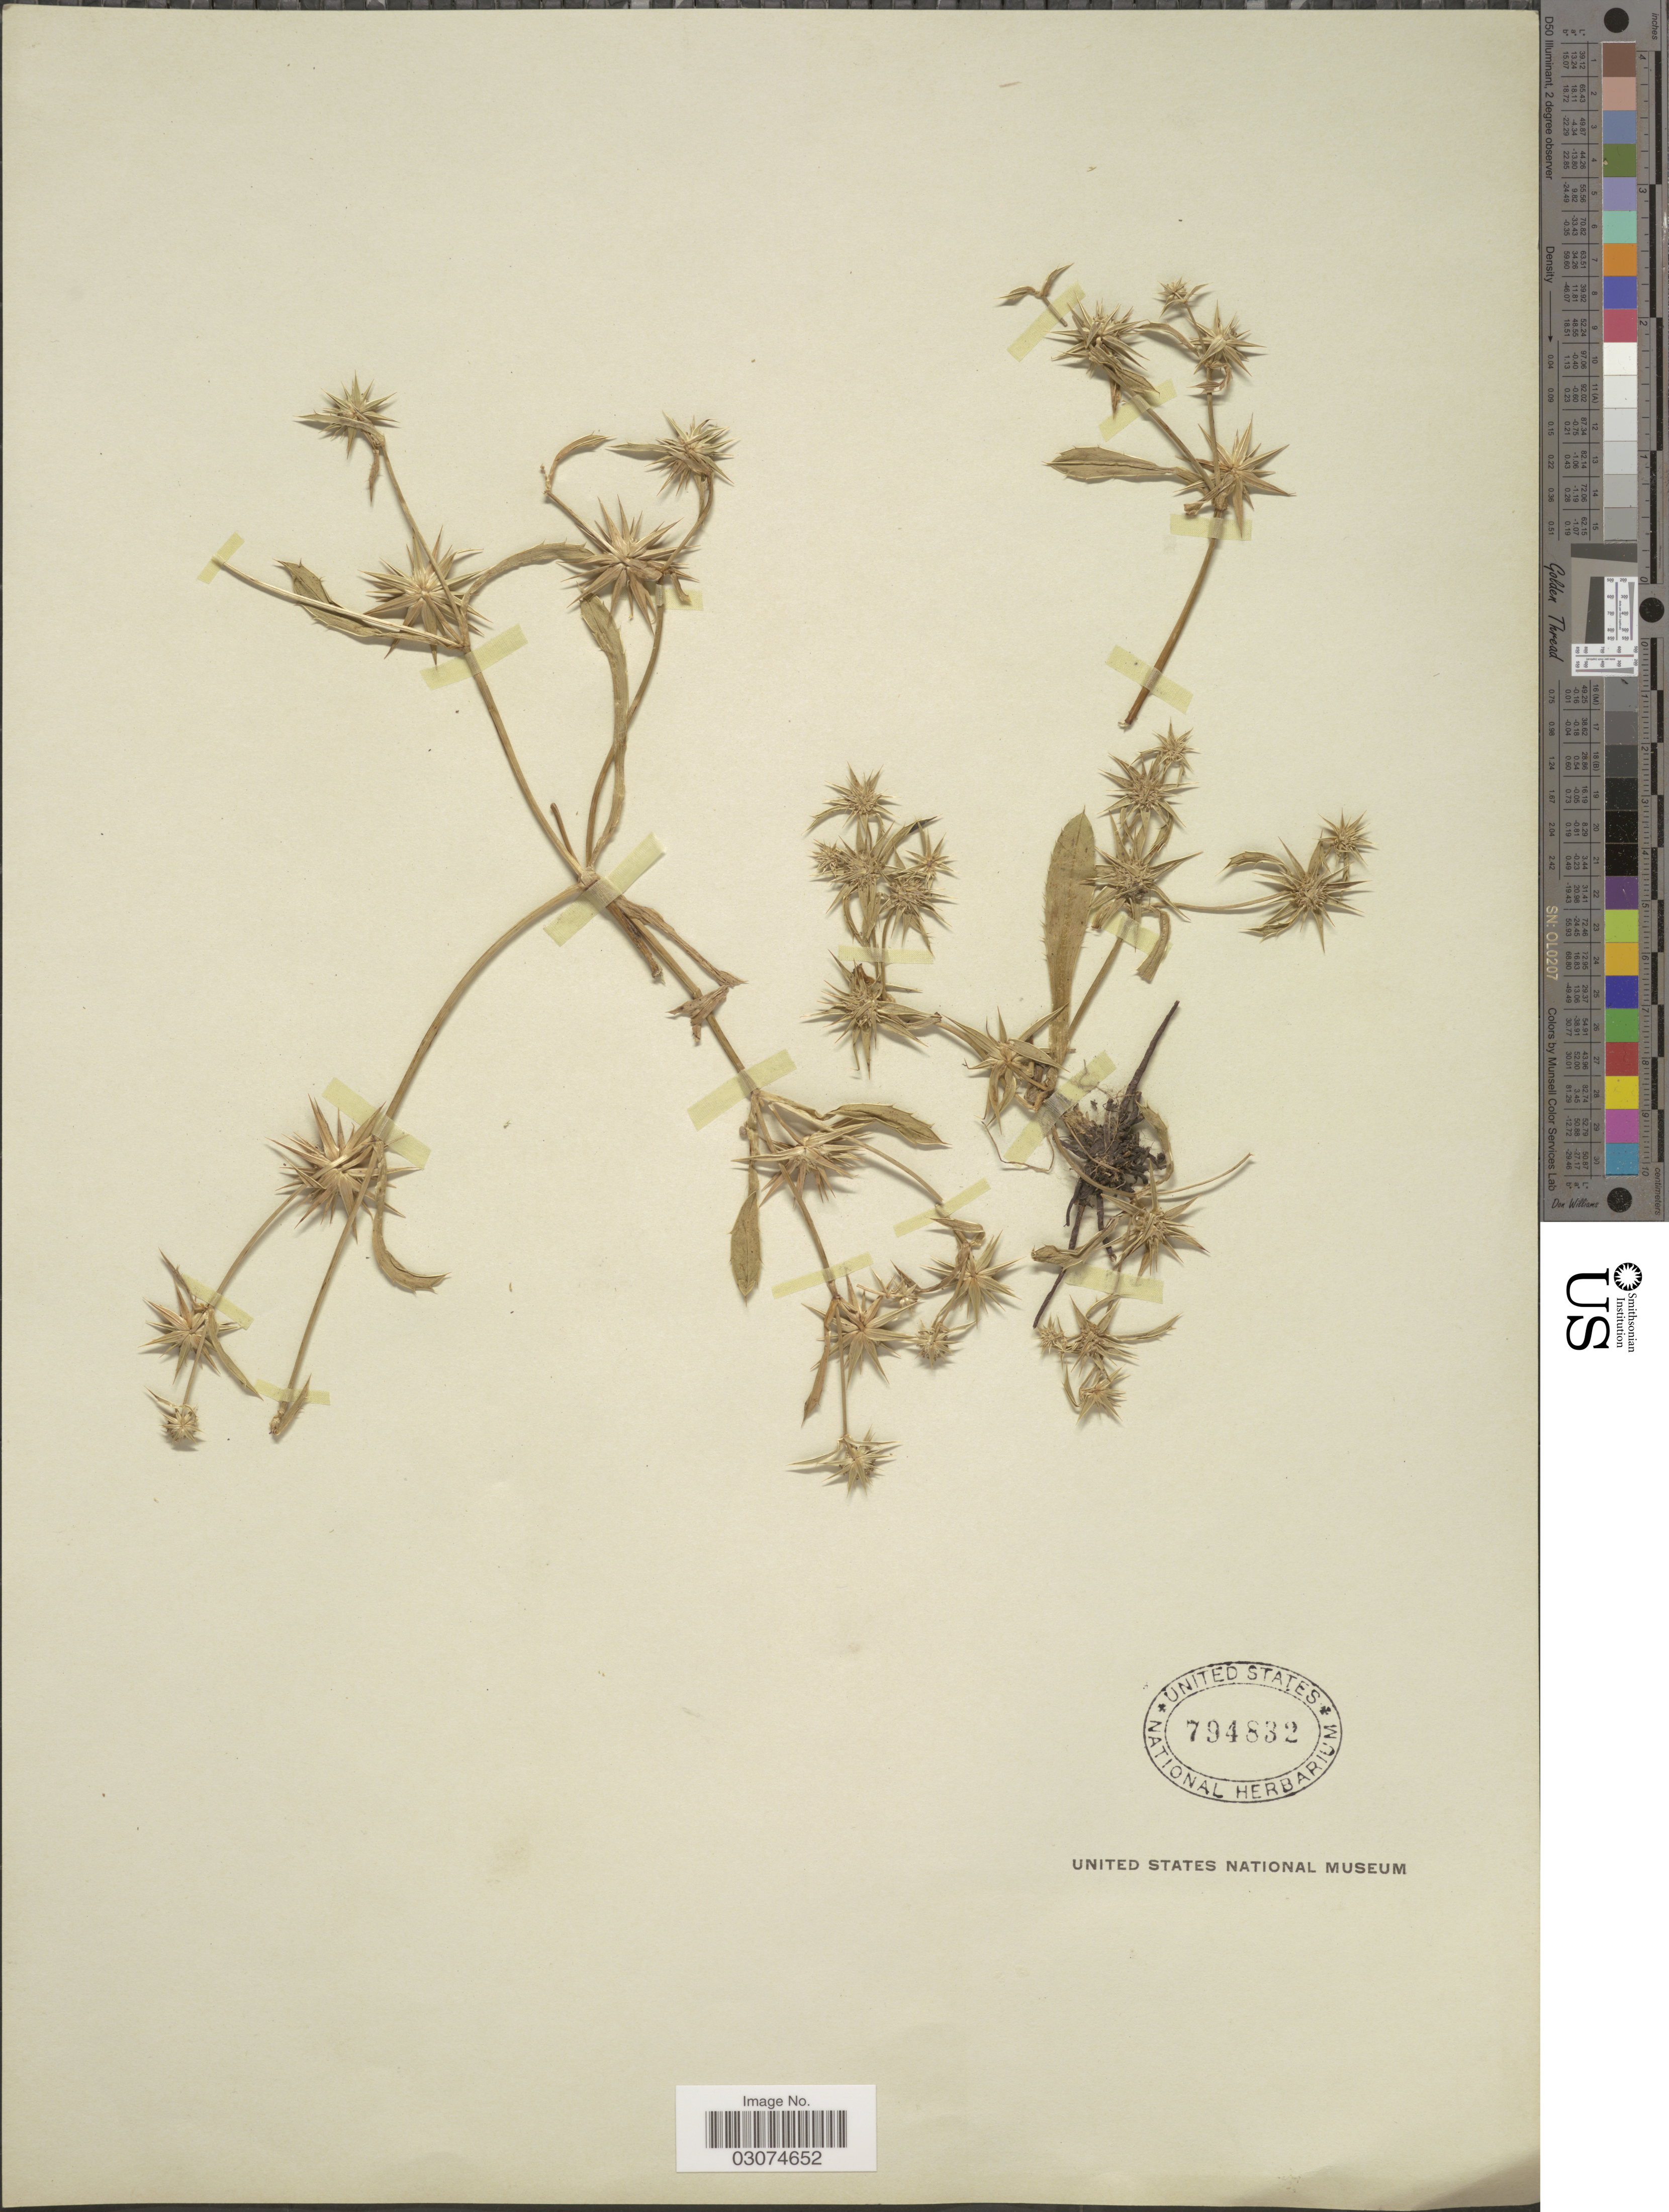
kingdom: Plantae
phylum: Tracheophyta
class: Magnoliopsida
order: Apiales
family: Apiaceae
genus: Eryngium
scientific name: Eryngium armatum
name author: (S. Watson) J.M. Coult. & Rose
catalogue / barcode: US 794832